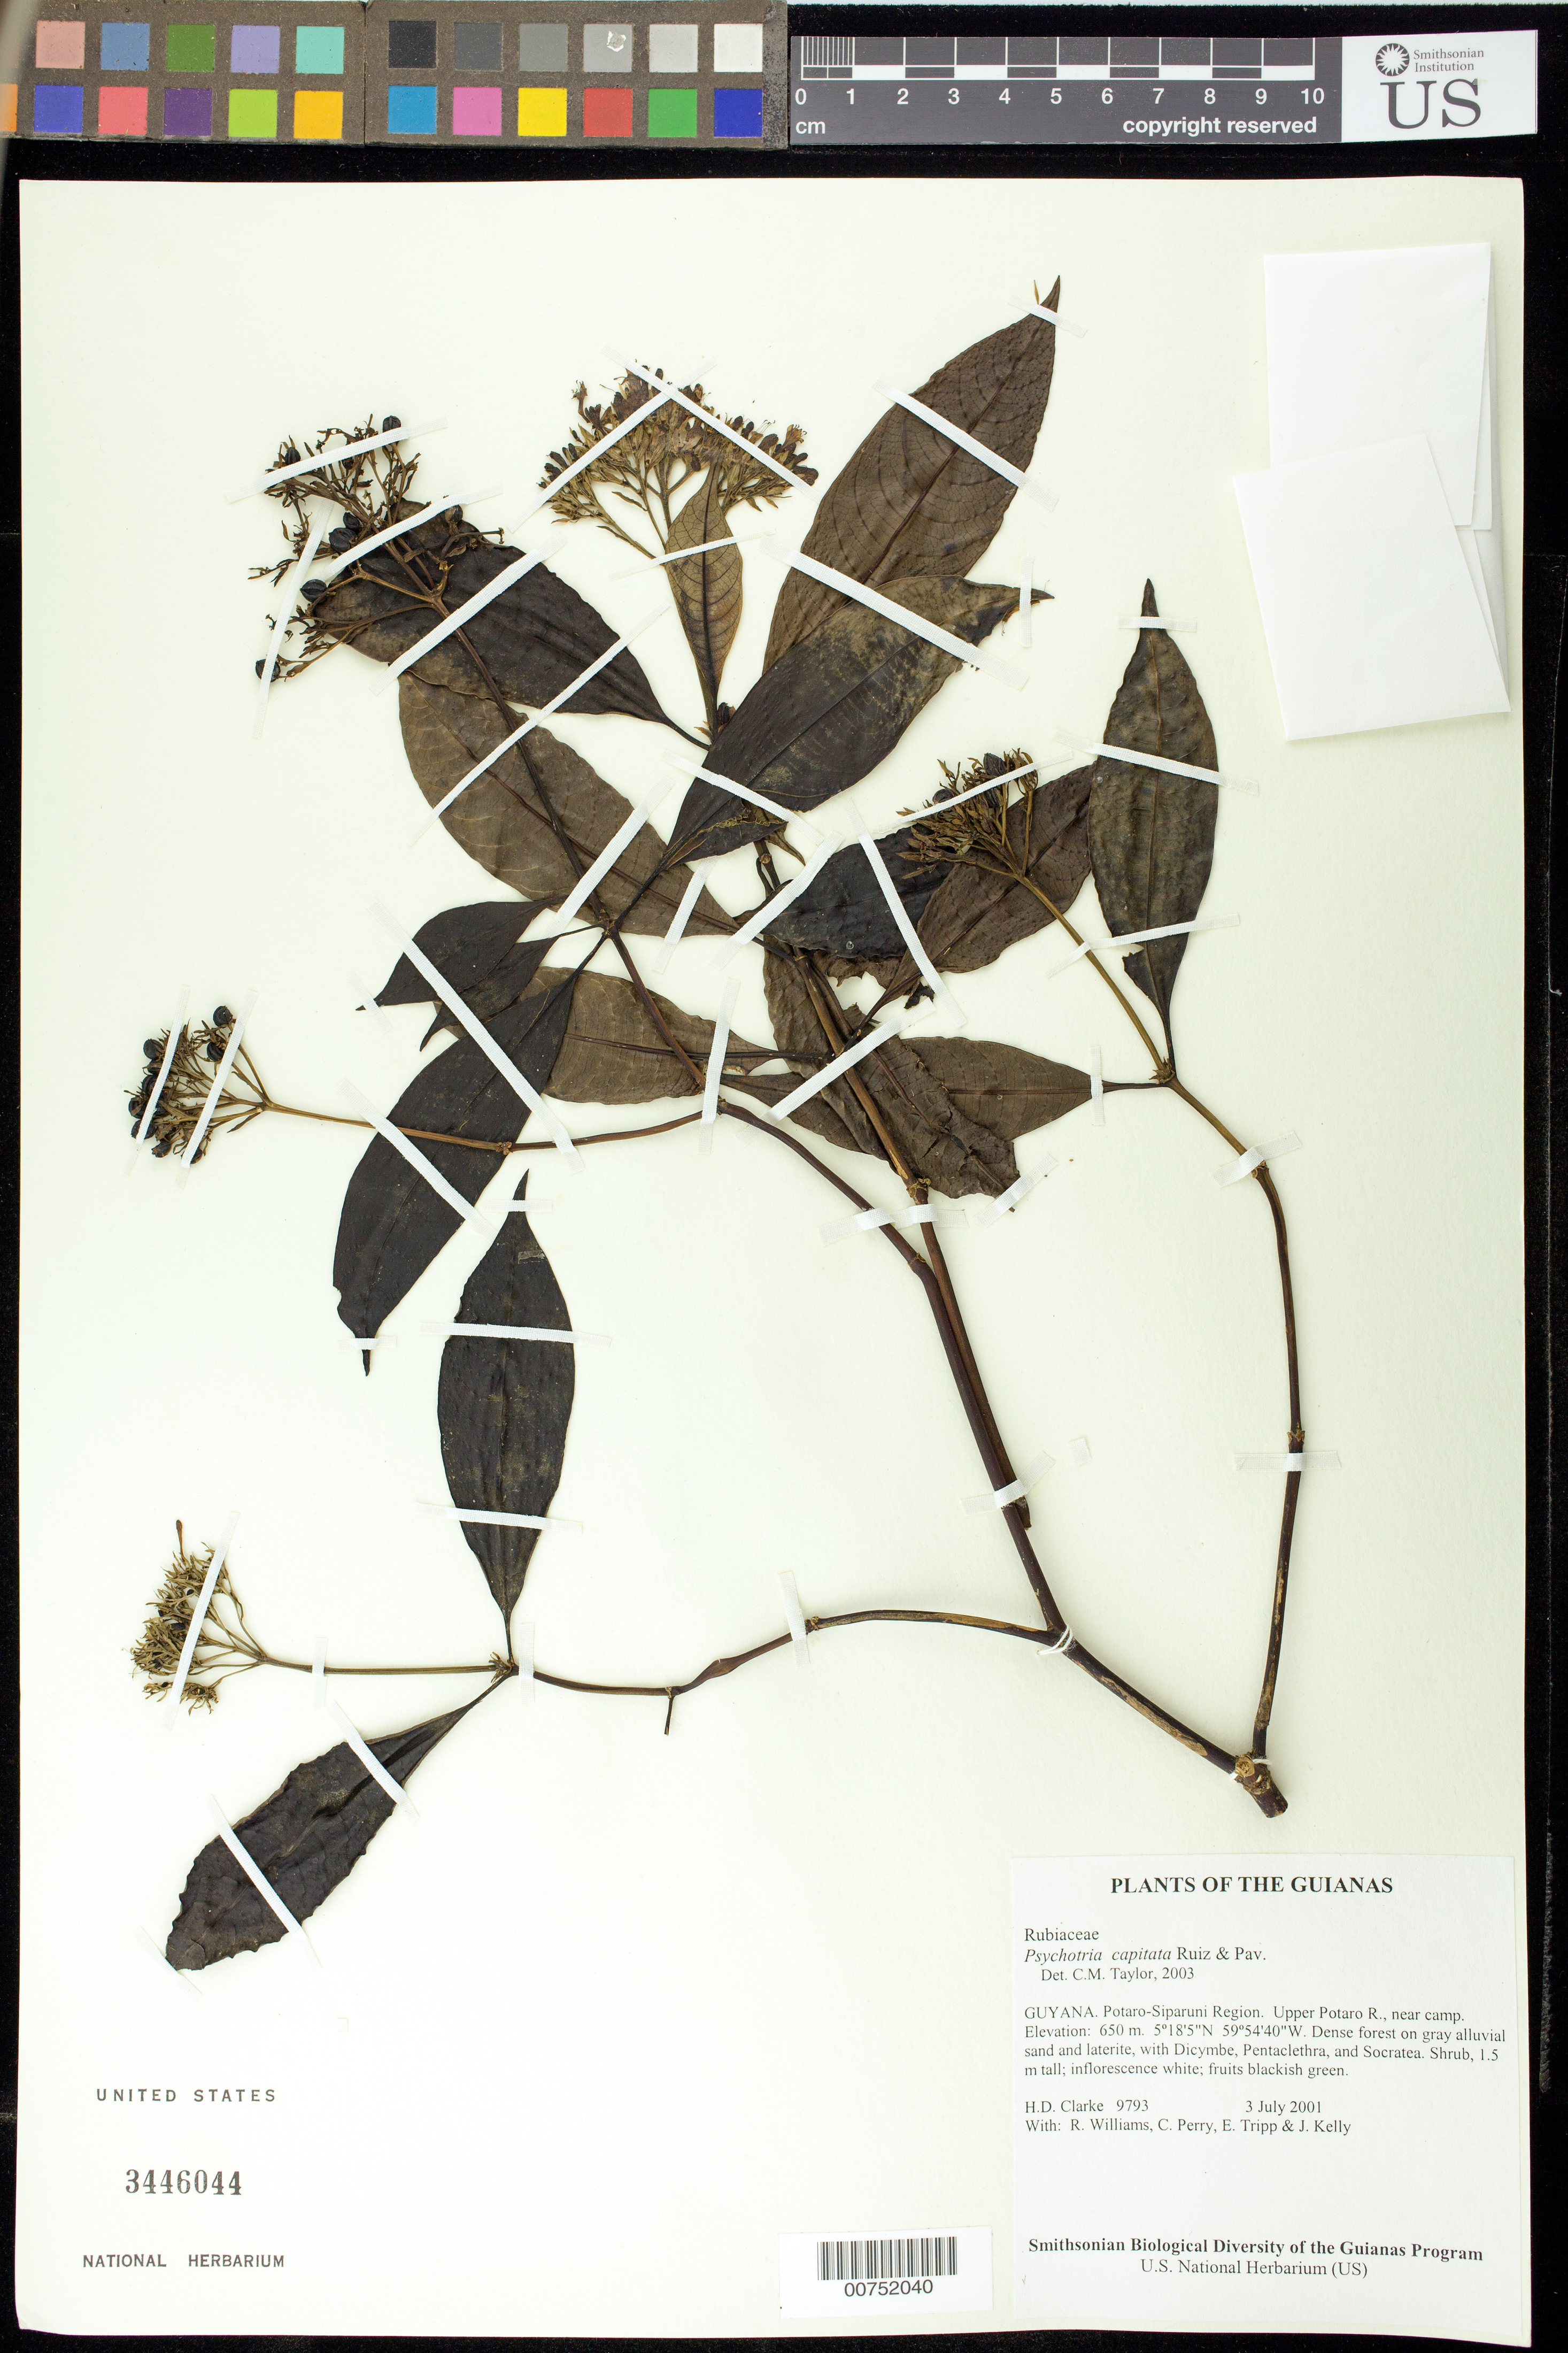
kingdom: Plantae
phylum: Tracheophyta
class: Magnoliopsida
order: Gentianales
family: Rubiaceae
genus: Palicourea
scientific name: Palicourea violacea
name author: (Aubl.) A. Rich.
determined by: Kirkbride, J. H., Jr.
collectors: H. D. Clarke, R. Williams, C. Perry, E. Tripp & J. Kelly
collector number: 9793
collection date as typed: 3 July 2001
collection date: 2001-07-03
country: Guyana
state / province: Potaro-Siparuni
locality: Upper Potaro R., near camp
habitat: Dense forest on gray alluvial sand and laterite, with Dicymbe, Pentaclethra, and Socratea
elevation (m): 650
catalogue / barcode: US 3446044